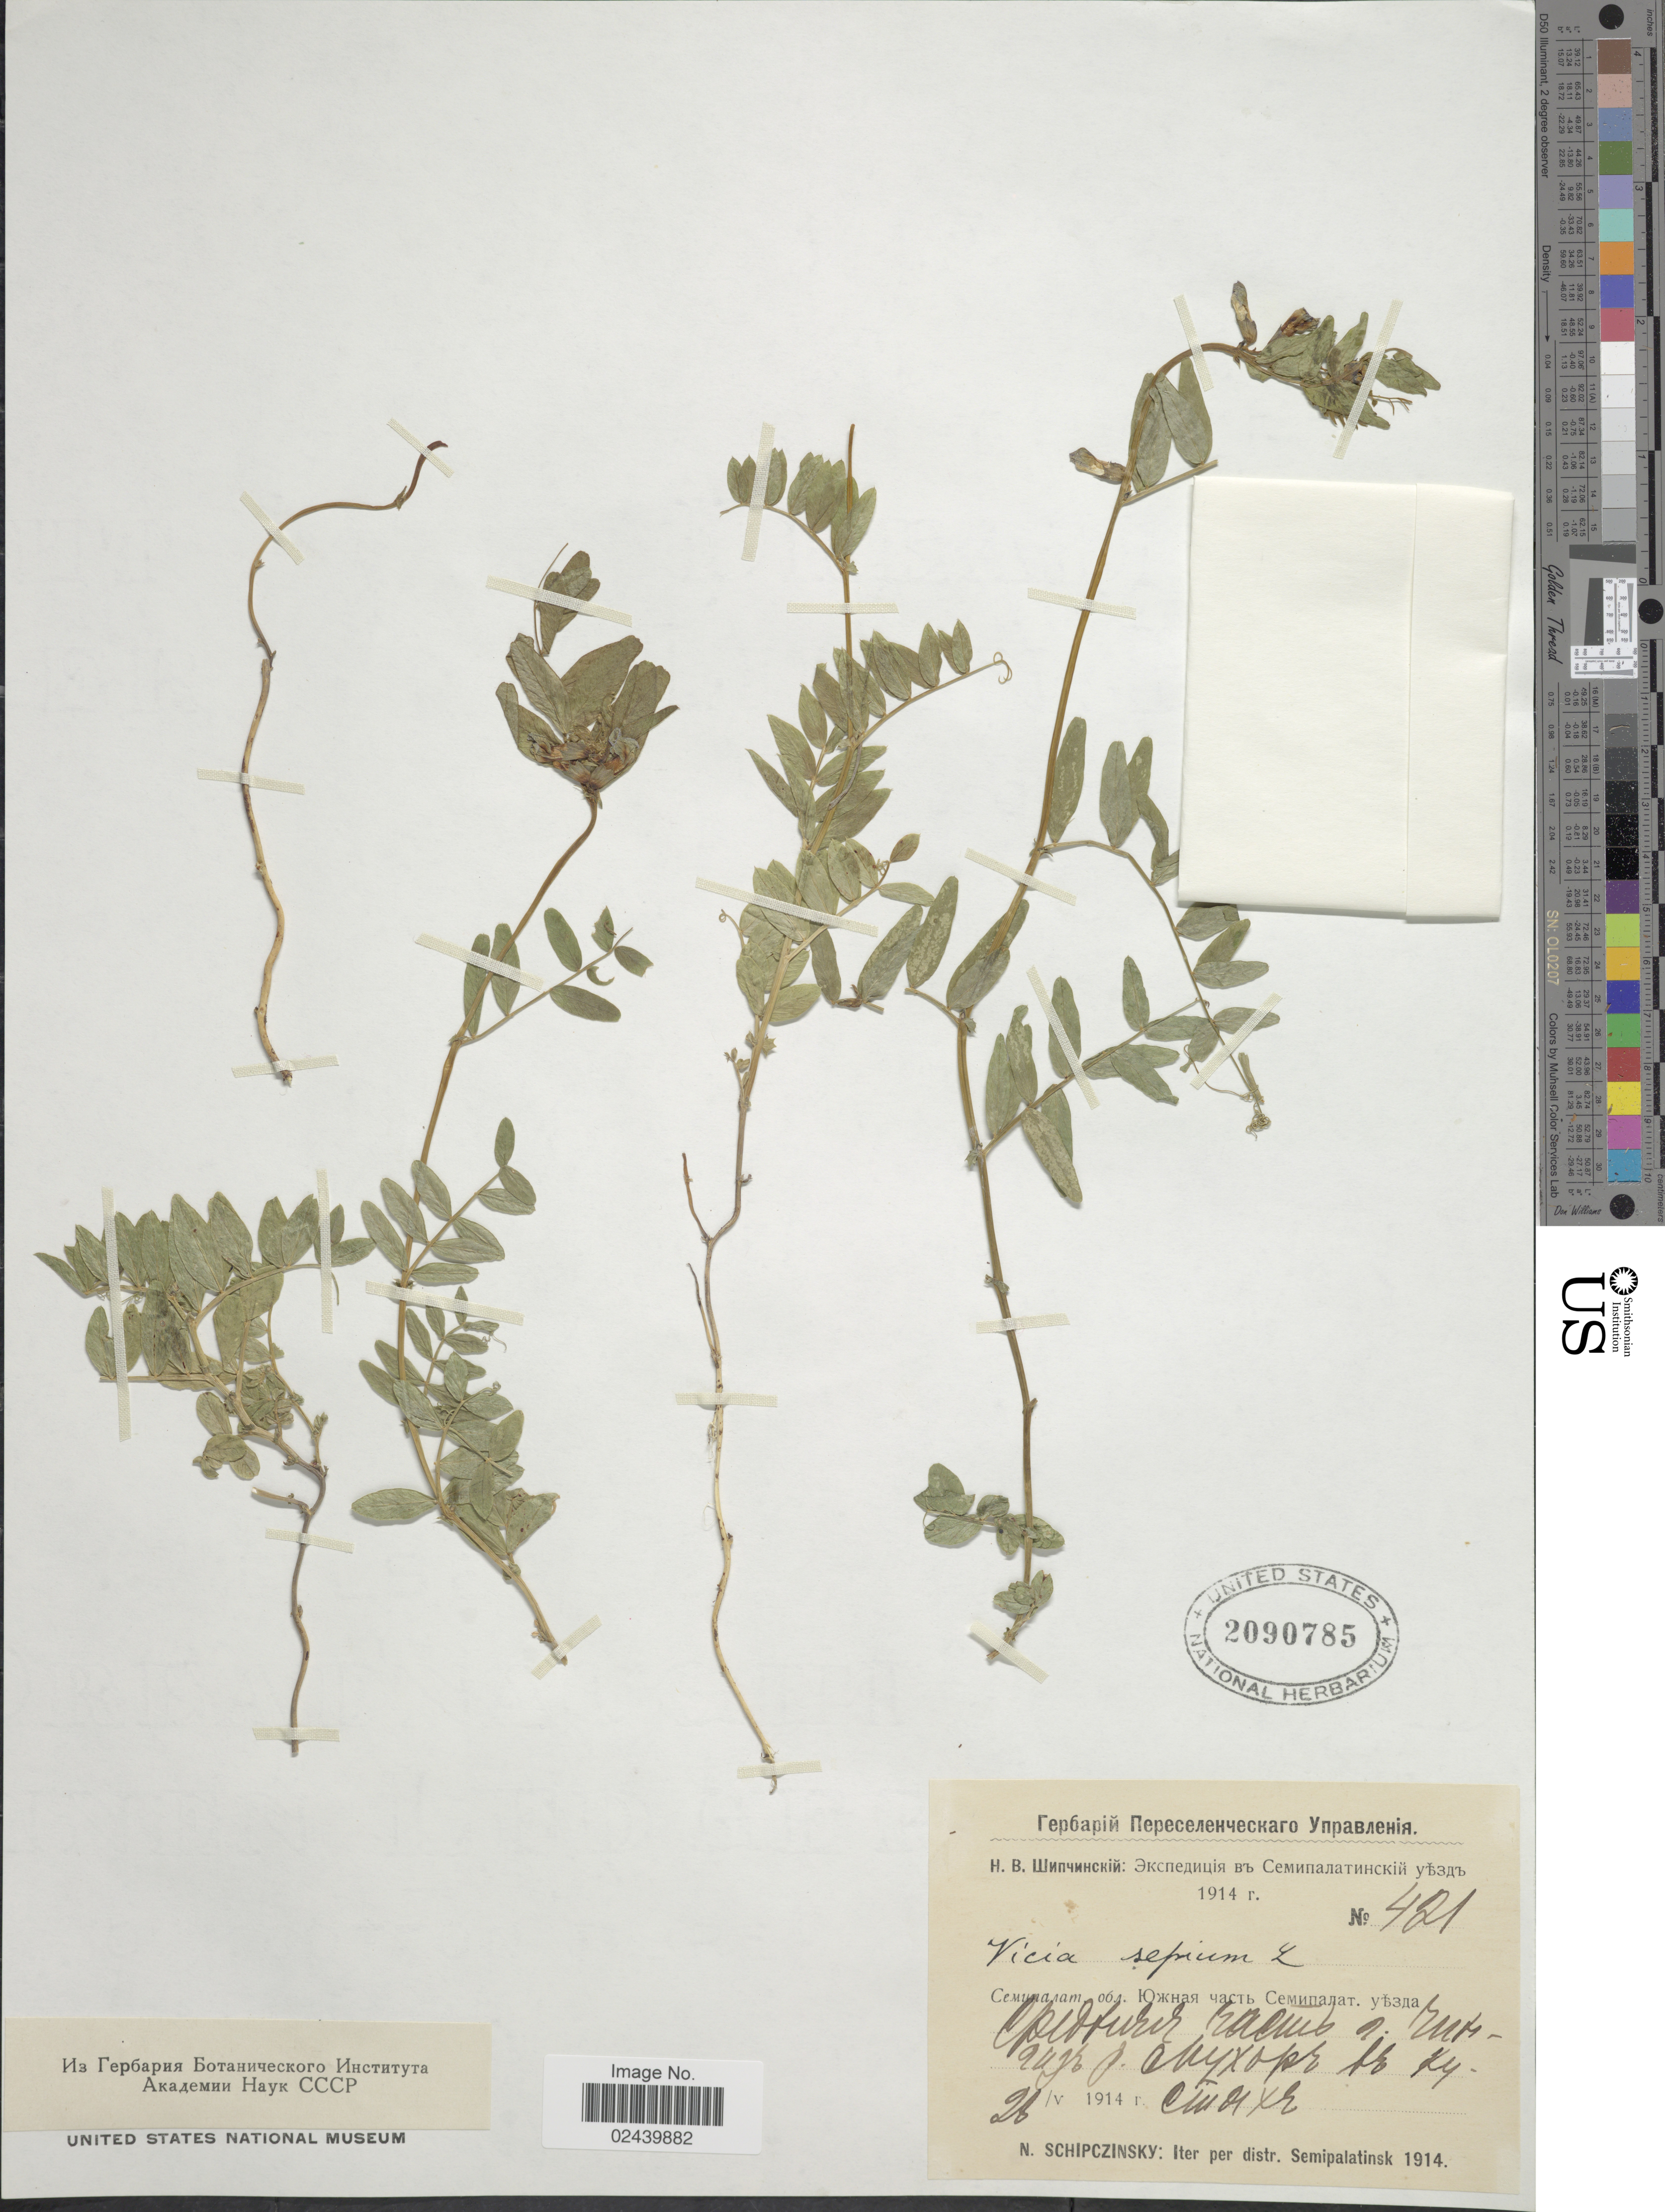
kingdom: Plantae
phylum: Tracheophyta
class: Magnoliopsida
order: Fabales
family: Fabaceae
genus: Vicia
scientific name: Vicia sepium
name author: L.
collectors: N. Schipczinsky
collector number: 421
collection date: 1914-05-28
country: Kazakhstan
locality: Distr. Semipalatinsk. Middle part of Chigiz Mts, Mukhor river.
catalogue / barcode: US 2090785